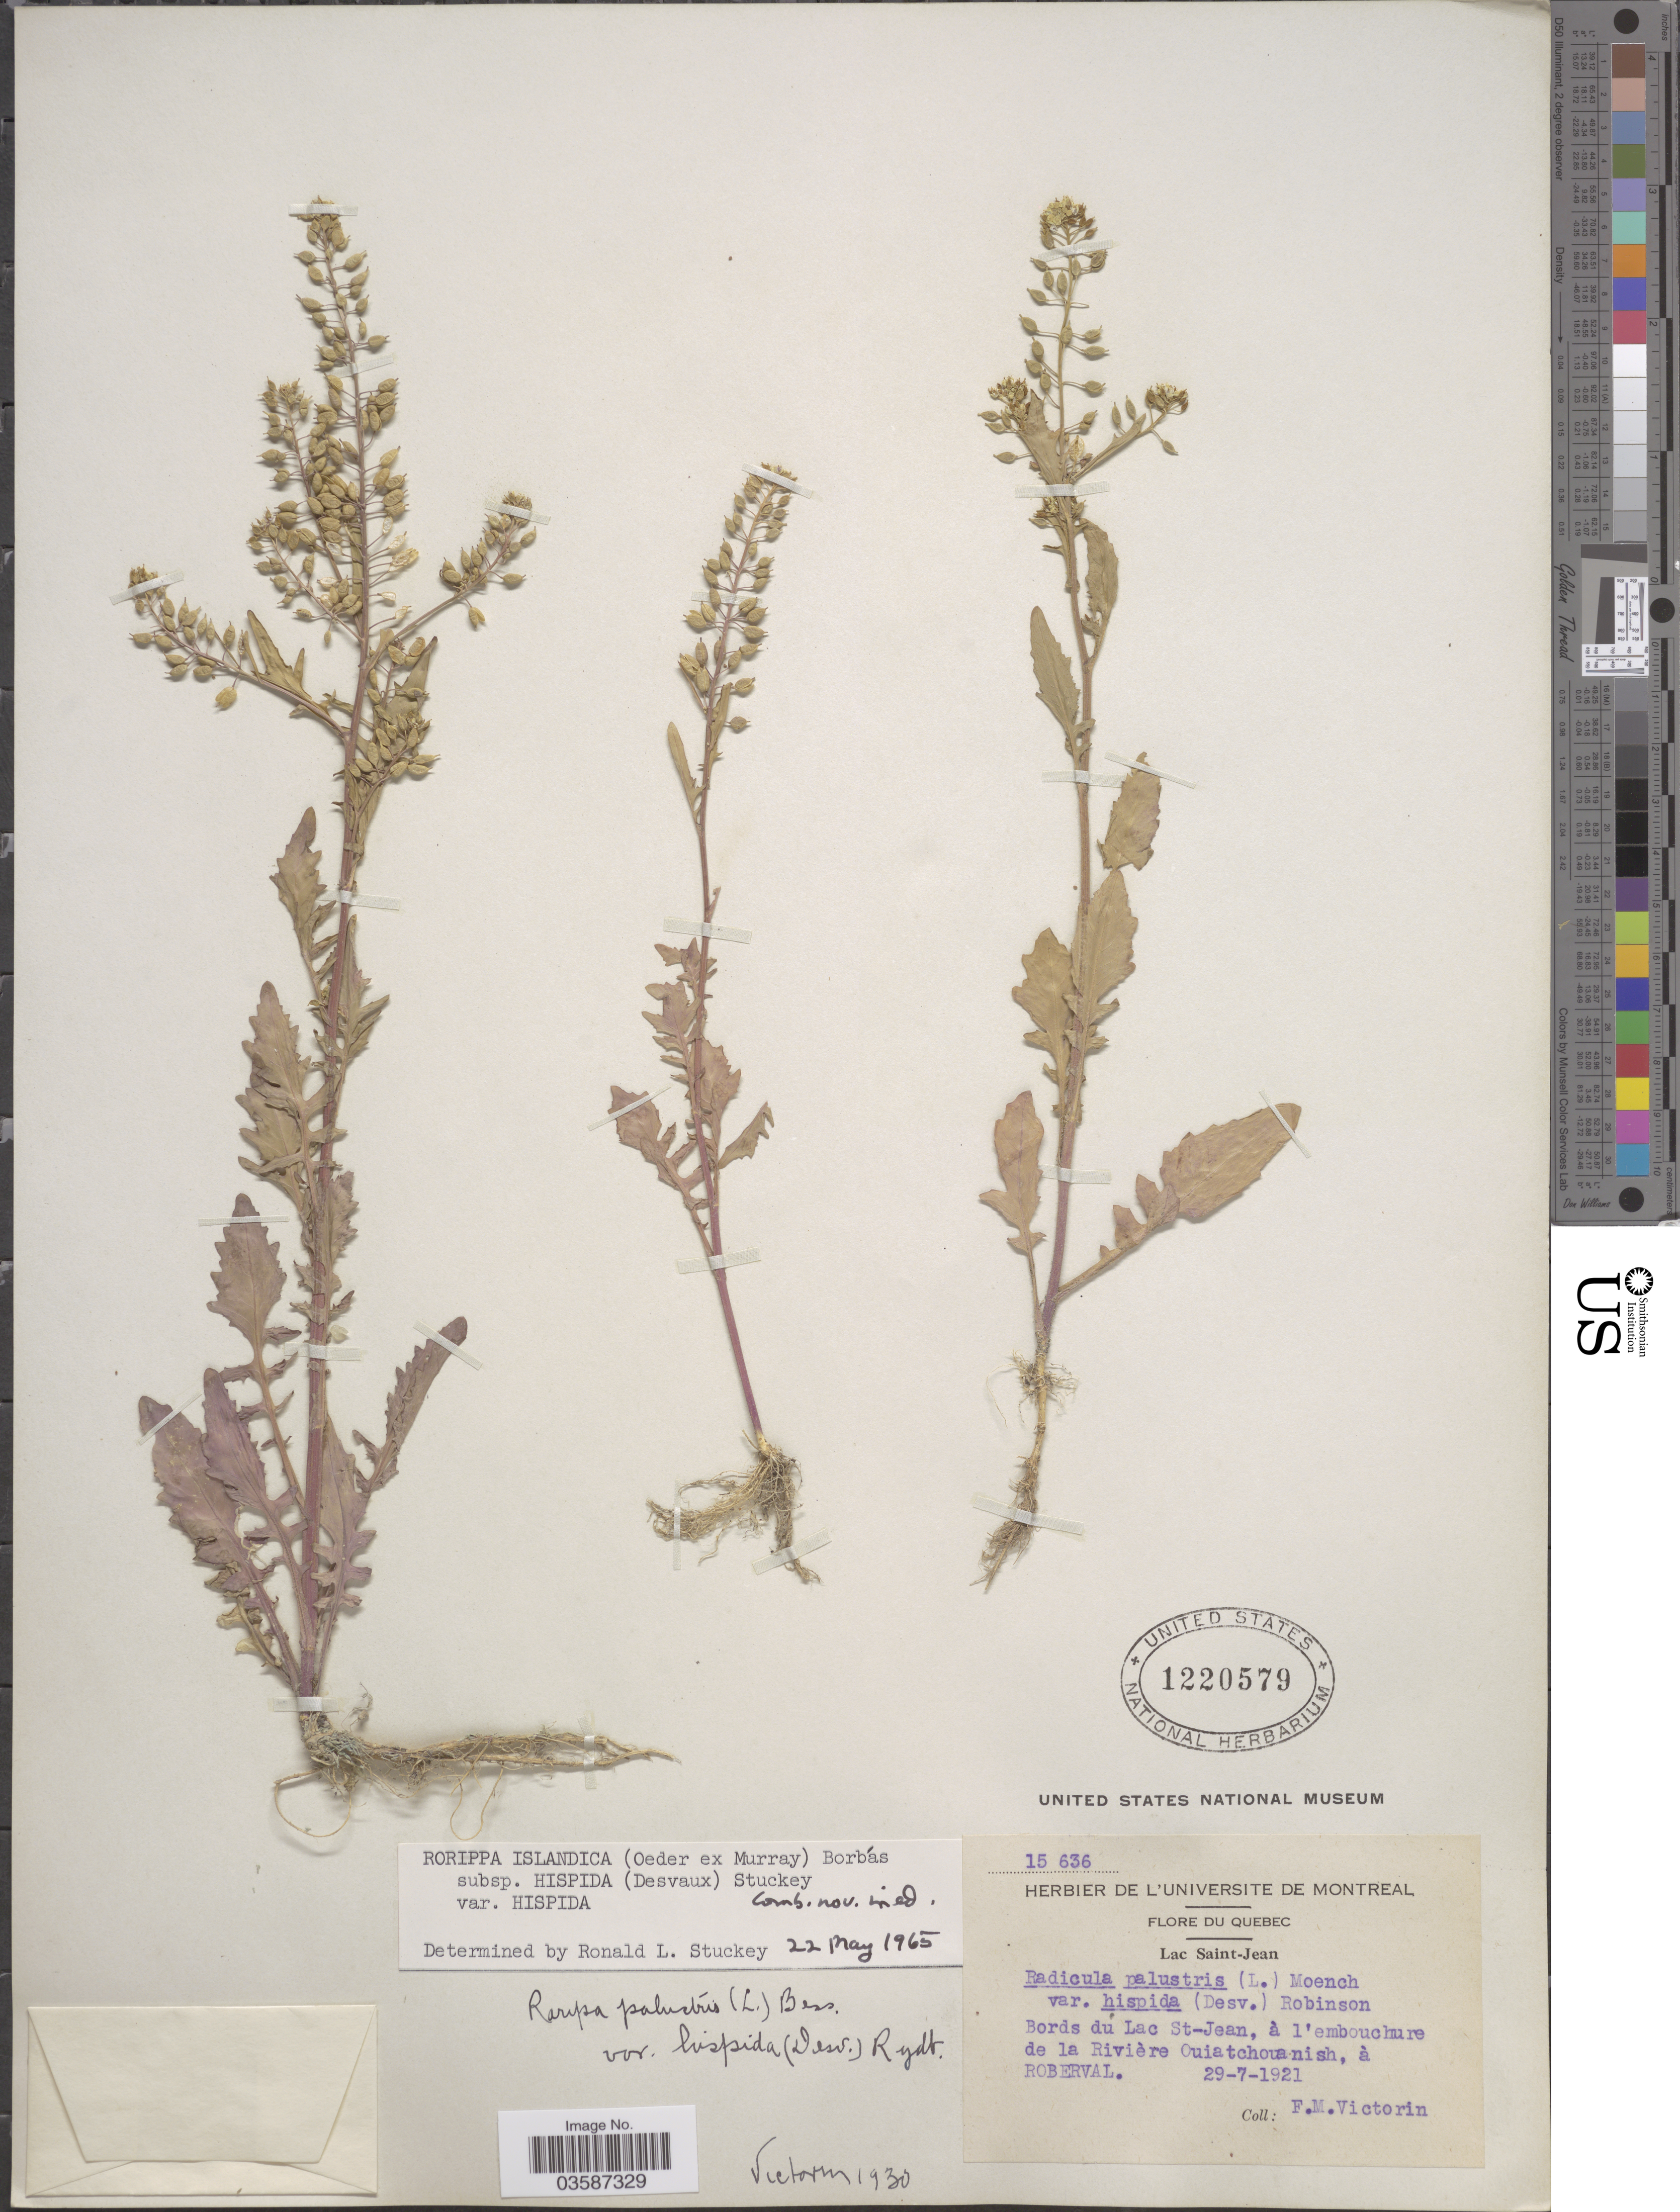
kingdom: Plantae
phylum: Tracheophyta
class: Magnoliopsida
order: Brassicales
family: Brassicaceae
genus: Rorippa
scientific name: Rorippa islandica var. hispida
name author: (Desv.) Butters & Abbe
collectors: F. Victorin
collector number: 15 636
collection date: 1921-07-29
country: Canada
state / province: Quebec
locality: Lac Saint-Jean. Bords du Lac St-Jean, à l'embouchure de la Rivière Ouiatchouanish, à Roberval.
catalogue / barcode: US 1220579